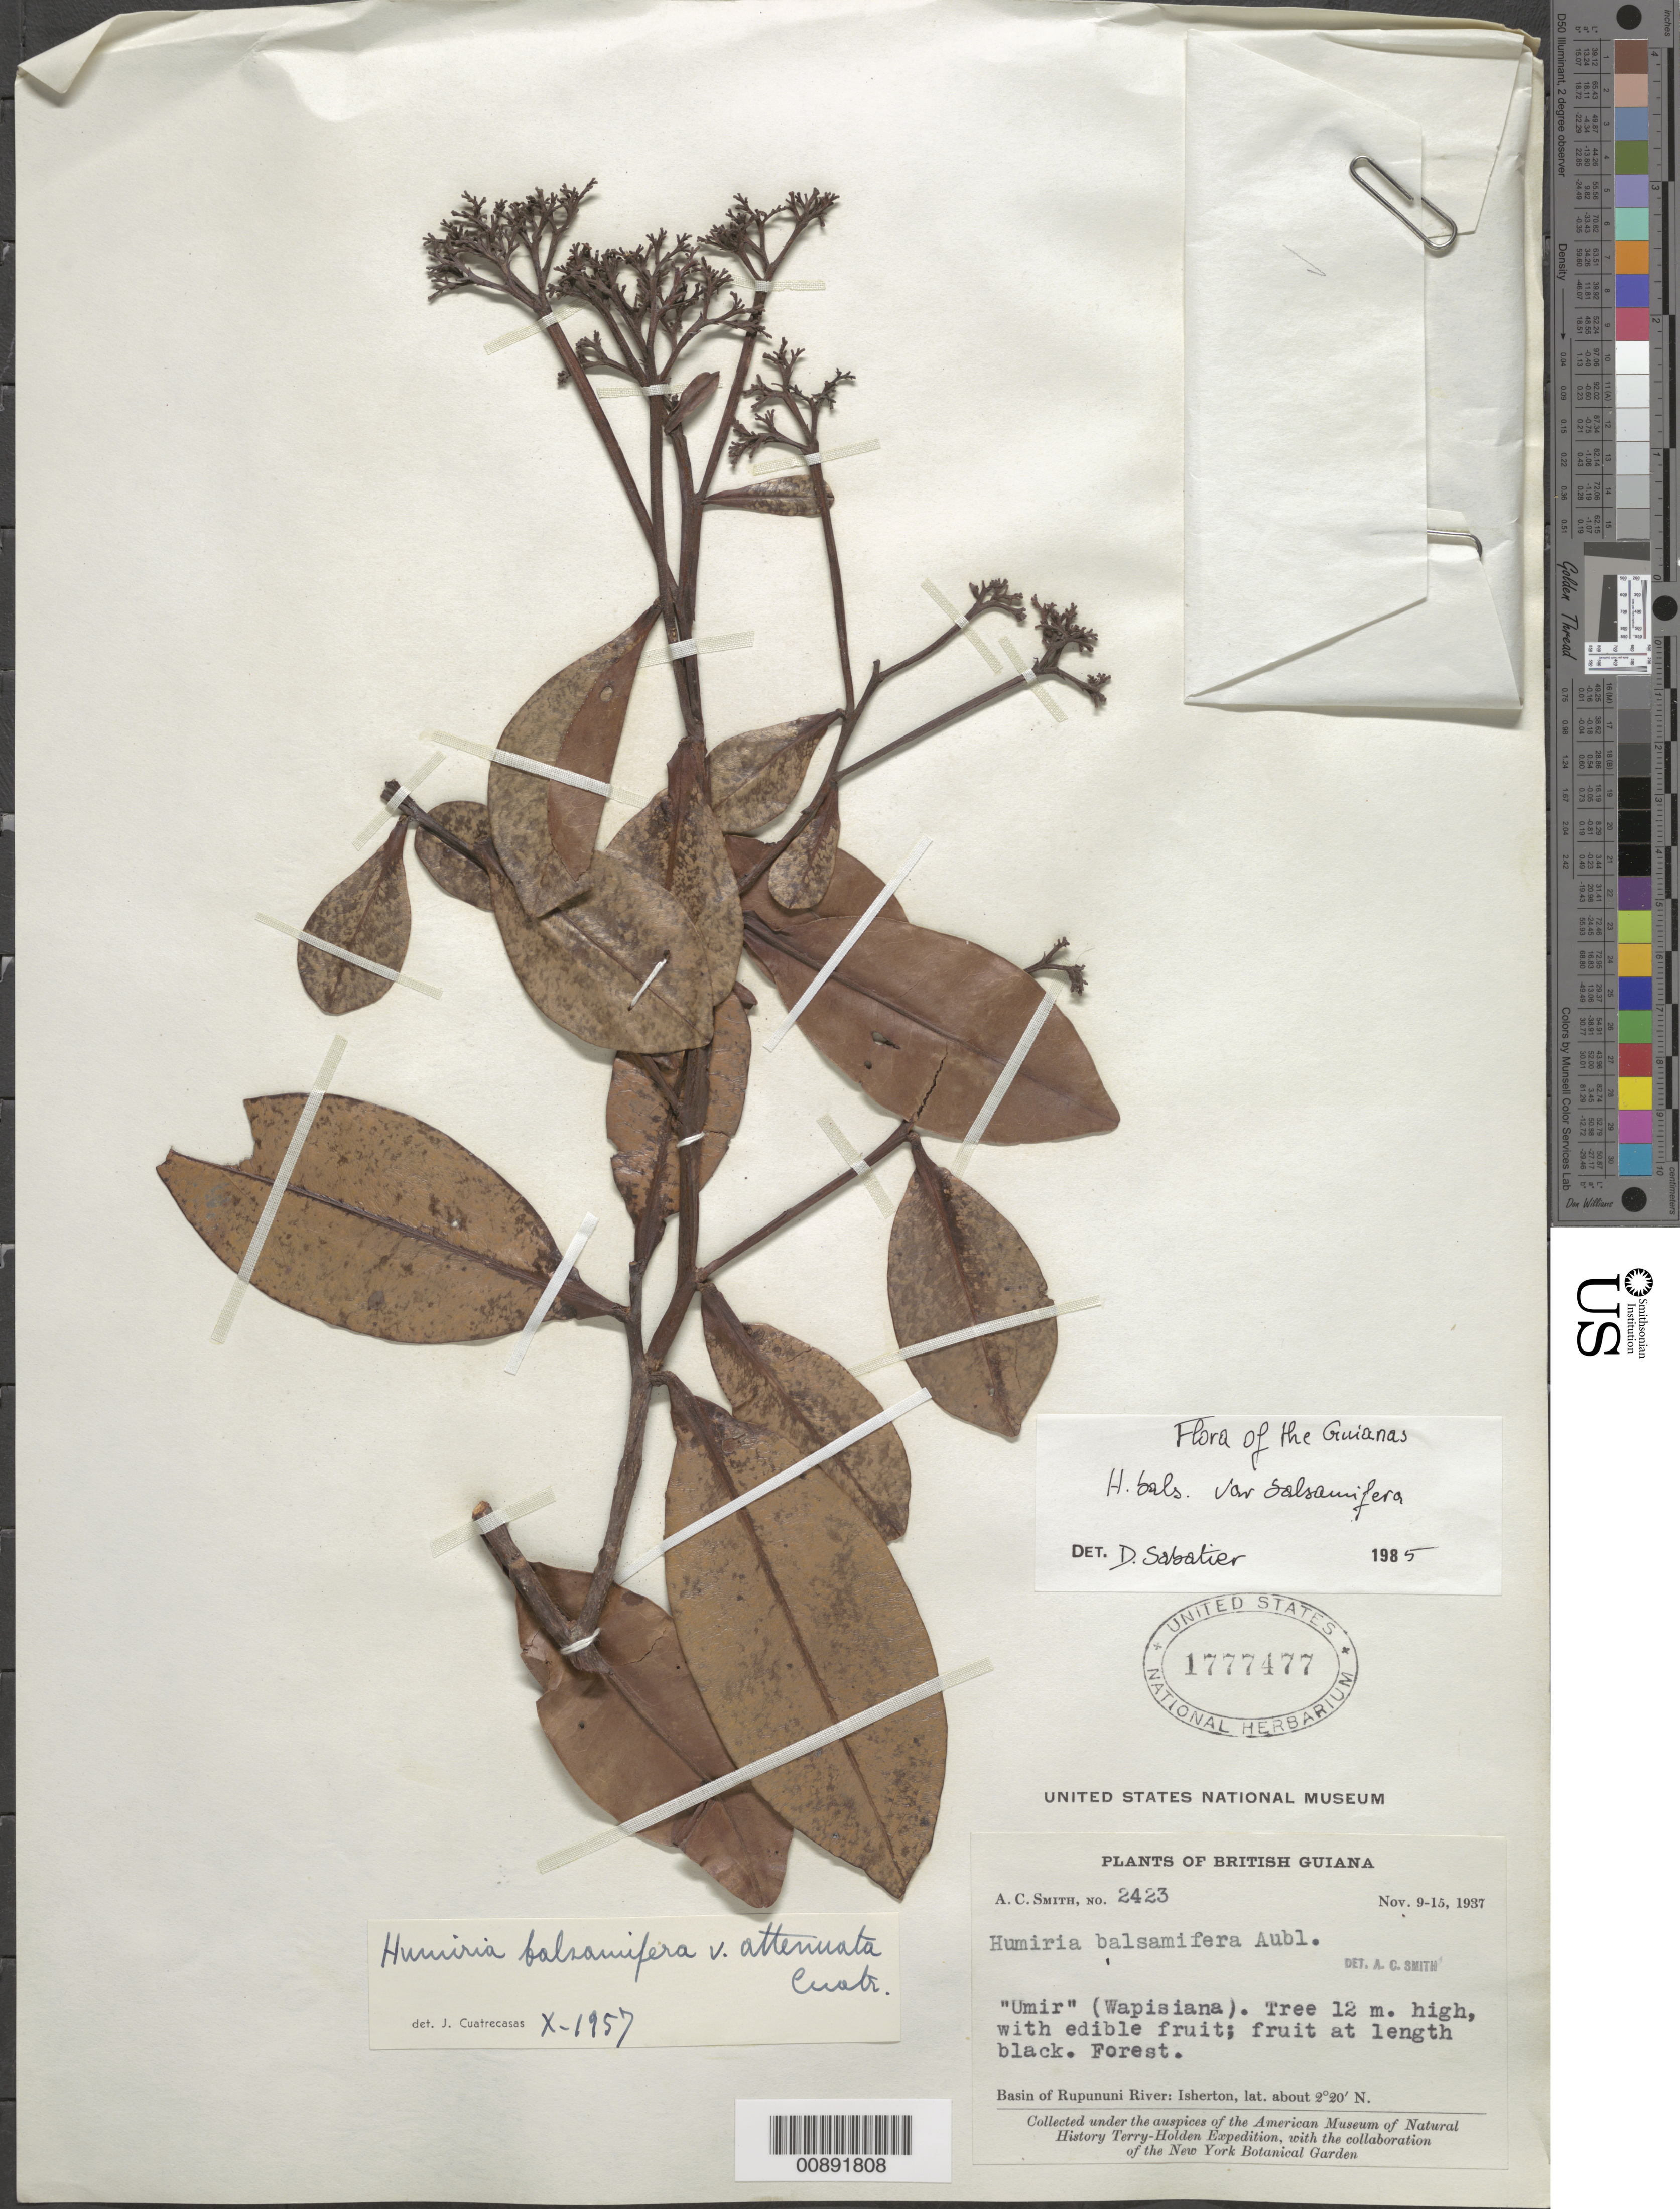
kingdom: Plantae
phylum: Tracheophyta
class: Magnoliopsida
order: Malpighiales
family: Humiriaceae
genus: Humiria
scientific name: Humiria balsamifera f. attenuata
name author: Cuatrec.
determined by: Cuatrecasas, J.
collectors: A. C. Smith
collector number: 2423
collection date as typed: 9-Nov-37 to 15-Nov-37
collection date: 1937-11-09/1937-11-15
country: Guyana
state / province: U. Takutu-U. Essequibo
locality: Isherton, basin of Rupununi River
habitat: Forest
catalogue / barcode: US 1777477